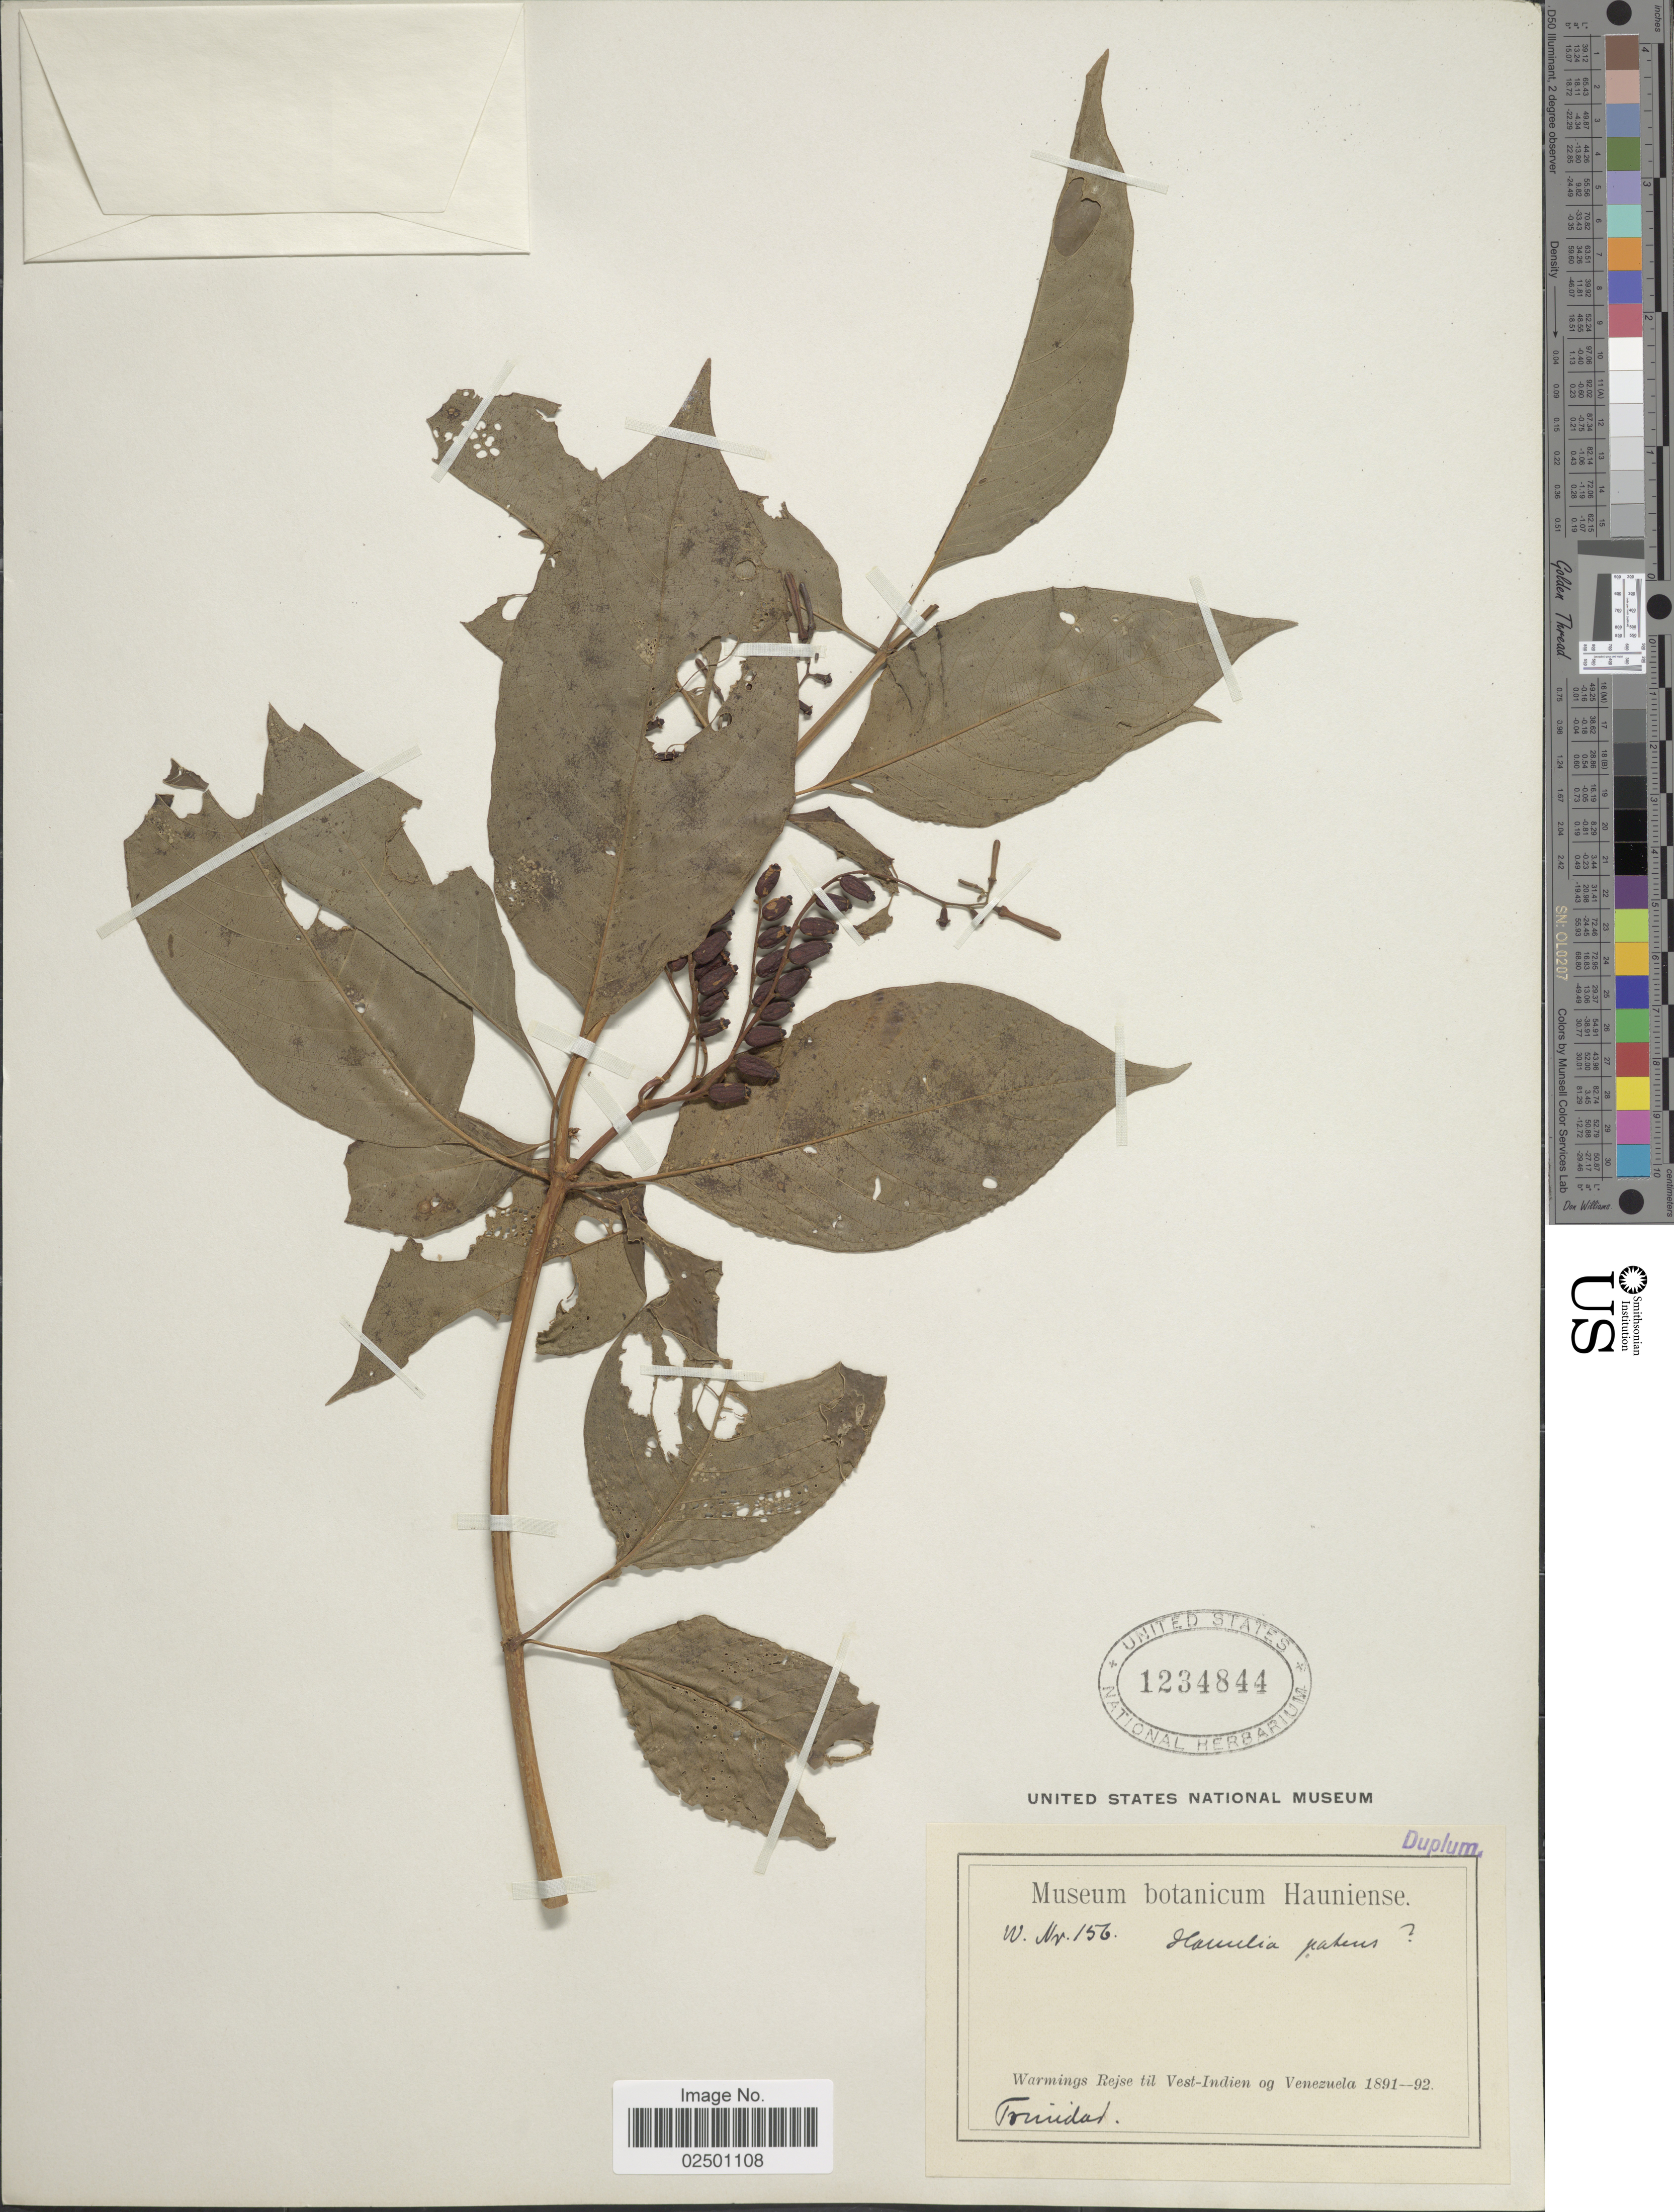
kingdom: Plantae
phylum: Tracheophyta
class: Magnoliopsida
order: Gentianales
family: Rubiaceae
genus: Hamelia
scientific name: Hamelia patens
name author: Jacq.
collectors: -. Eggers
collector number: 156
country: Trinidad and Tobago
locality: Trinidad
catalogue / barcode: US 1234844